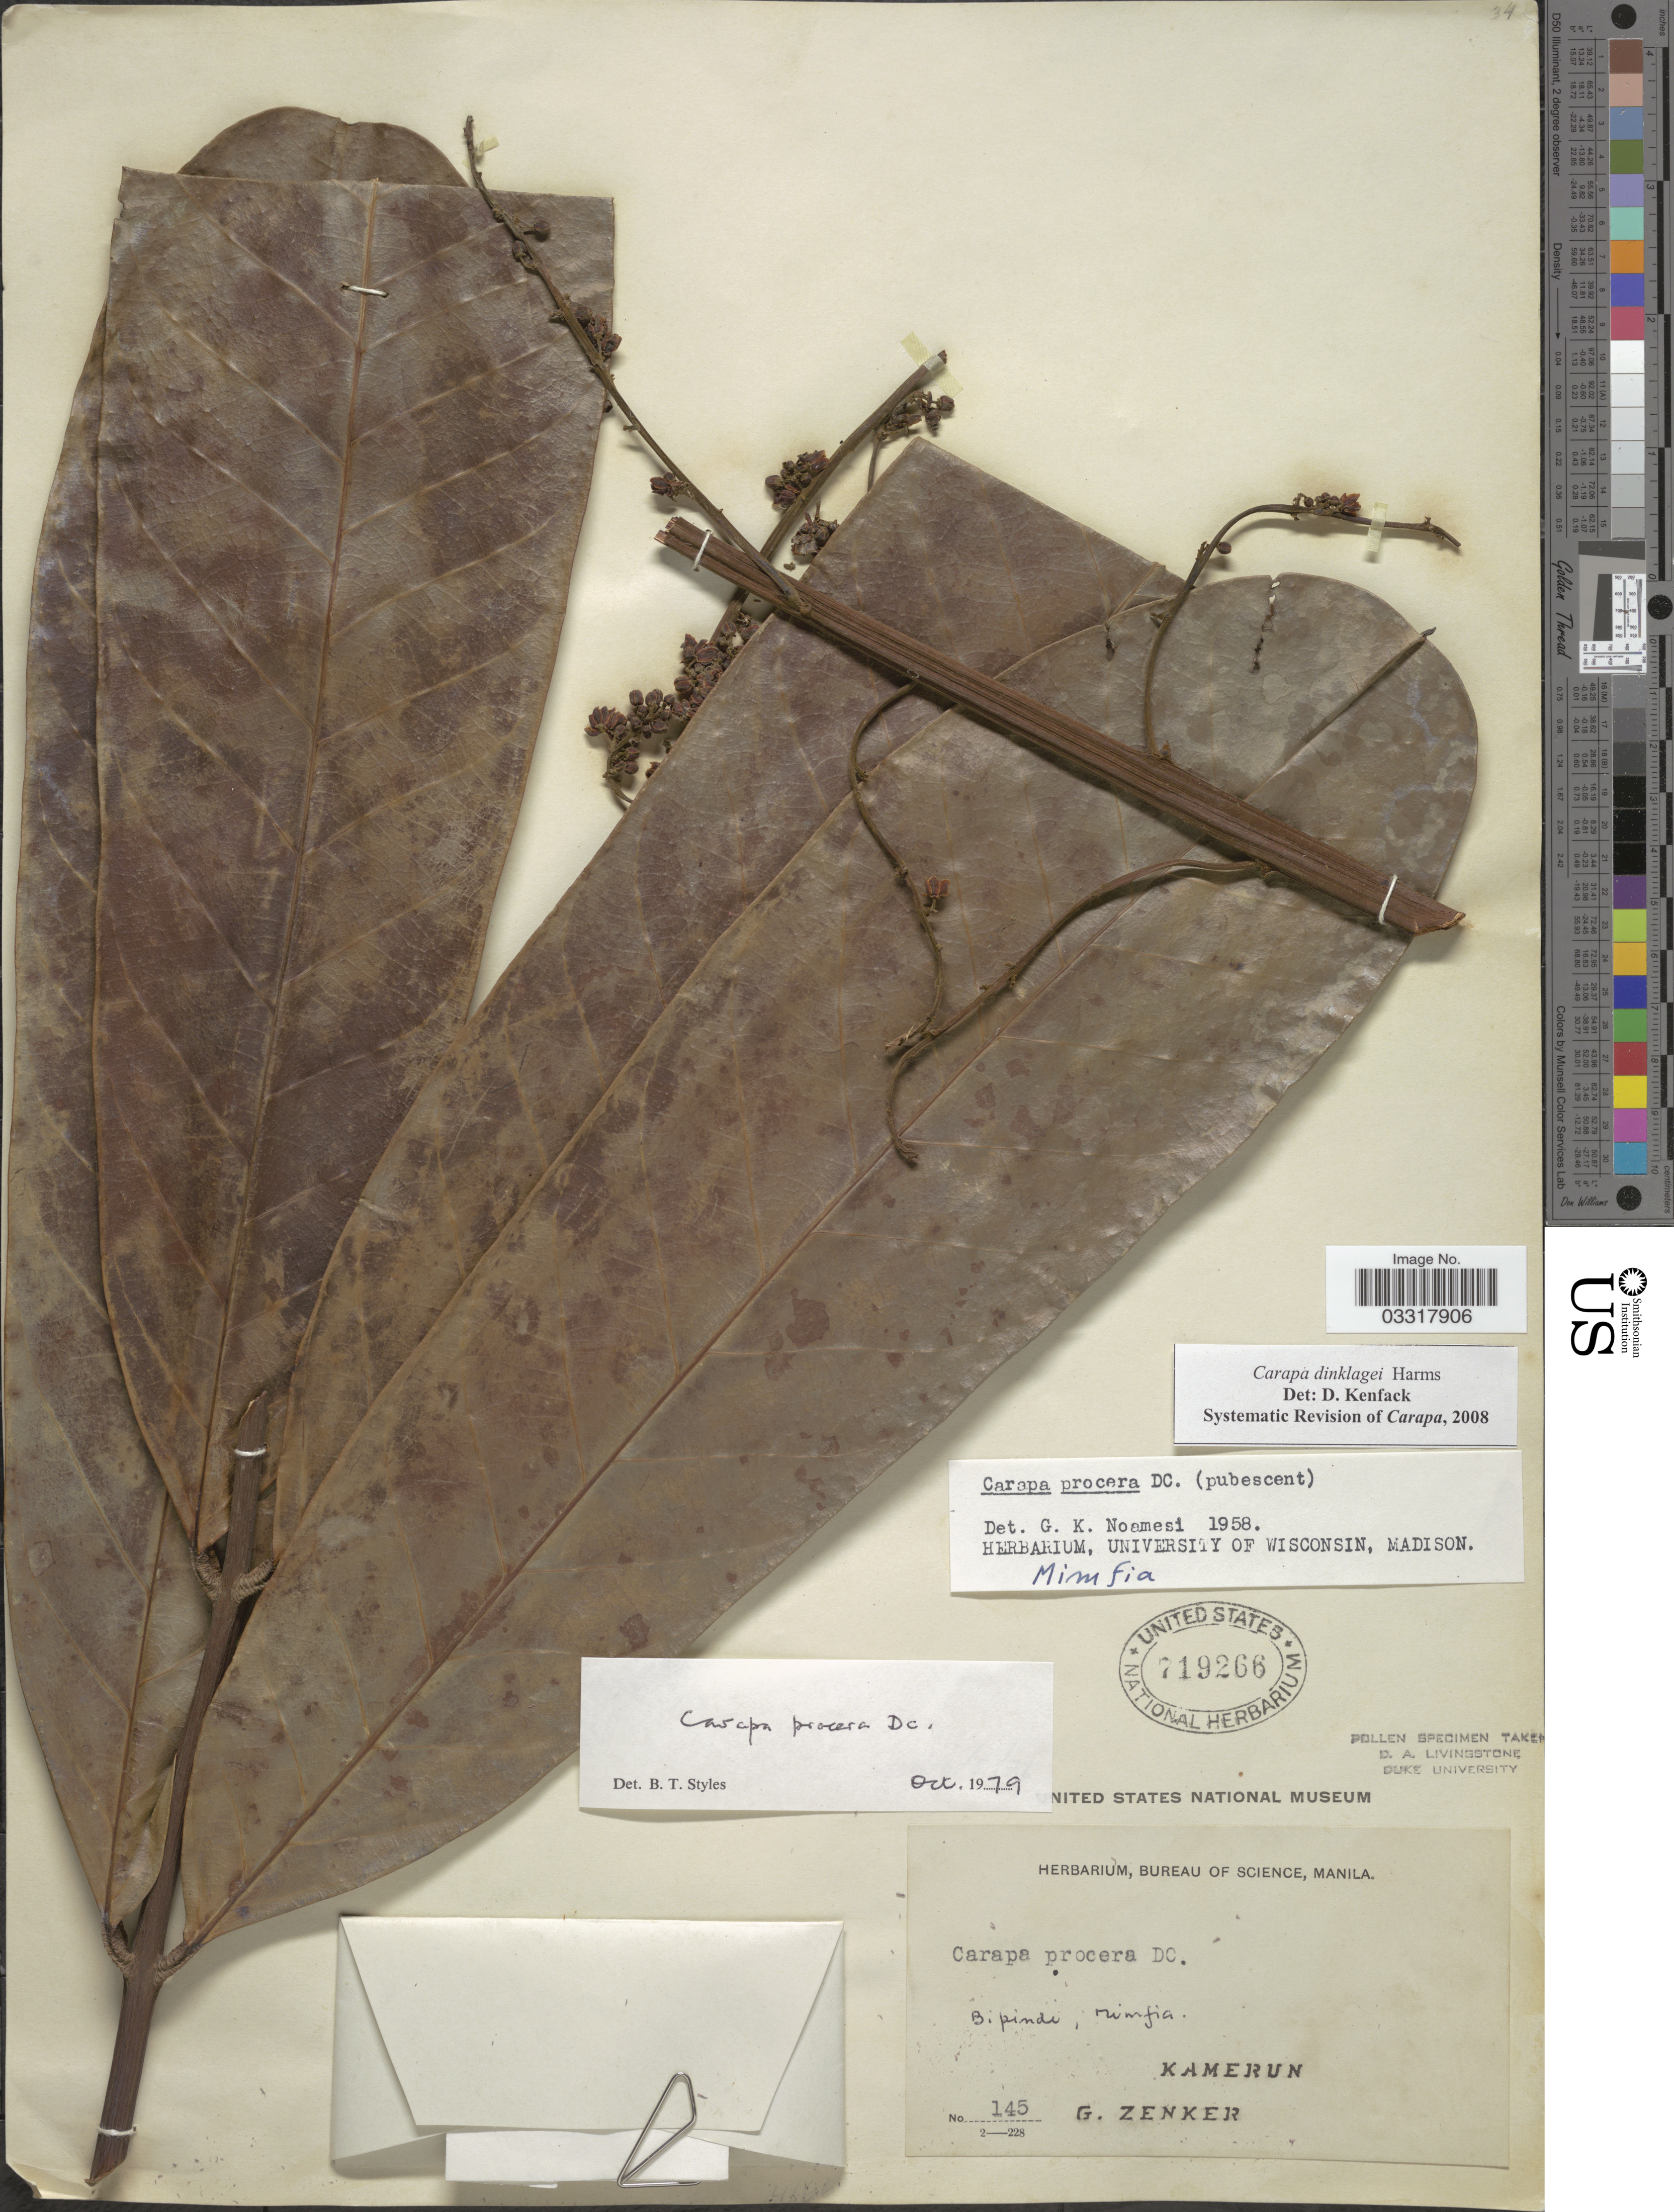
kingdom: Plantae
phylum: Tracheophyta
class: Magnoliopsida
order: Sapindales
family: Meliaceae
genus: Carapa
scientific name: Carapa dinklagei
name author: Harms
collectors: G. A. Zenker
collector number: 145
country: Cameroon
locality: Bipindi, Mimfia. Kamerun.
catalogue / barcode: US 719266